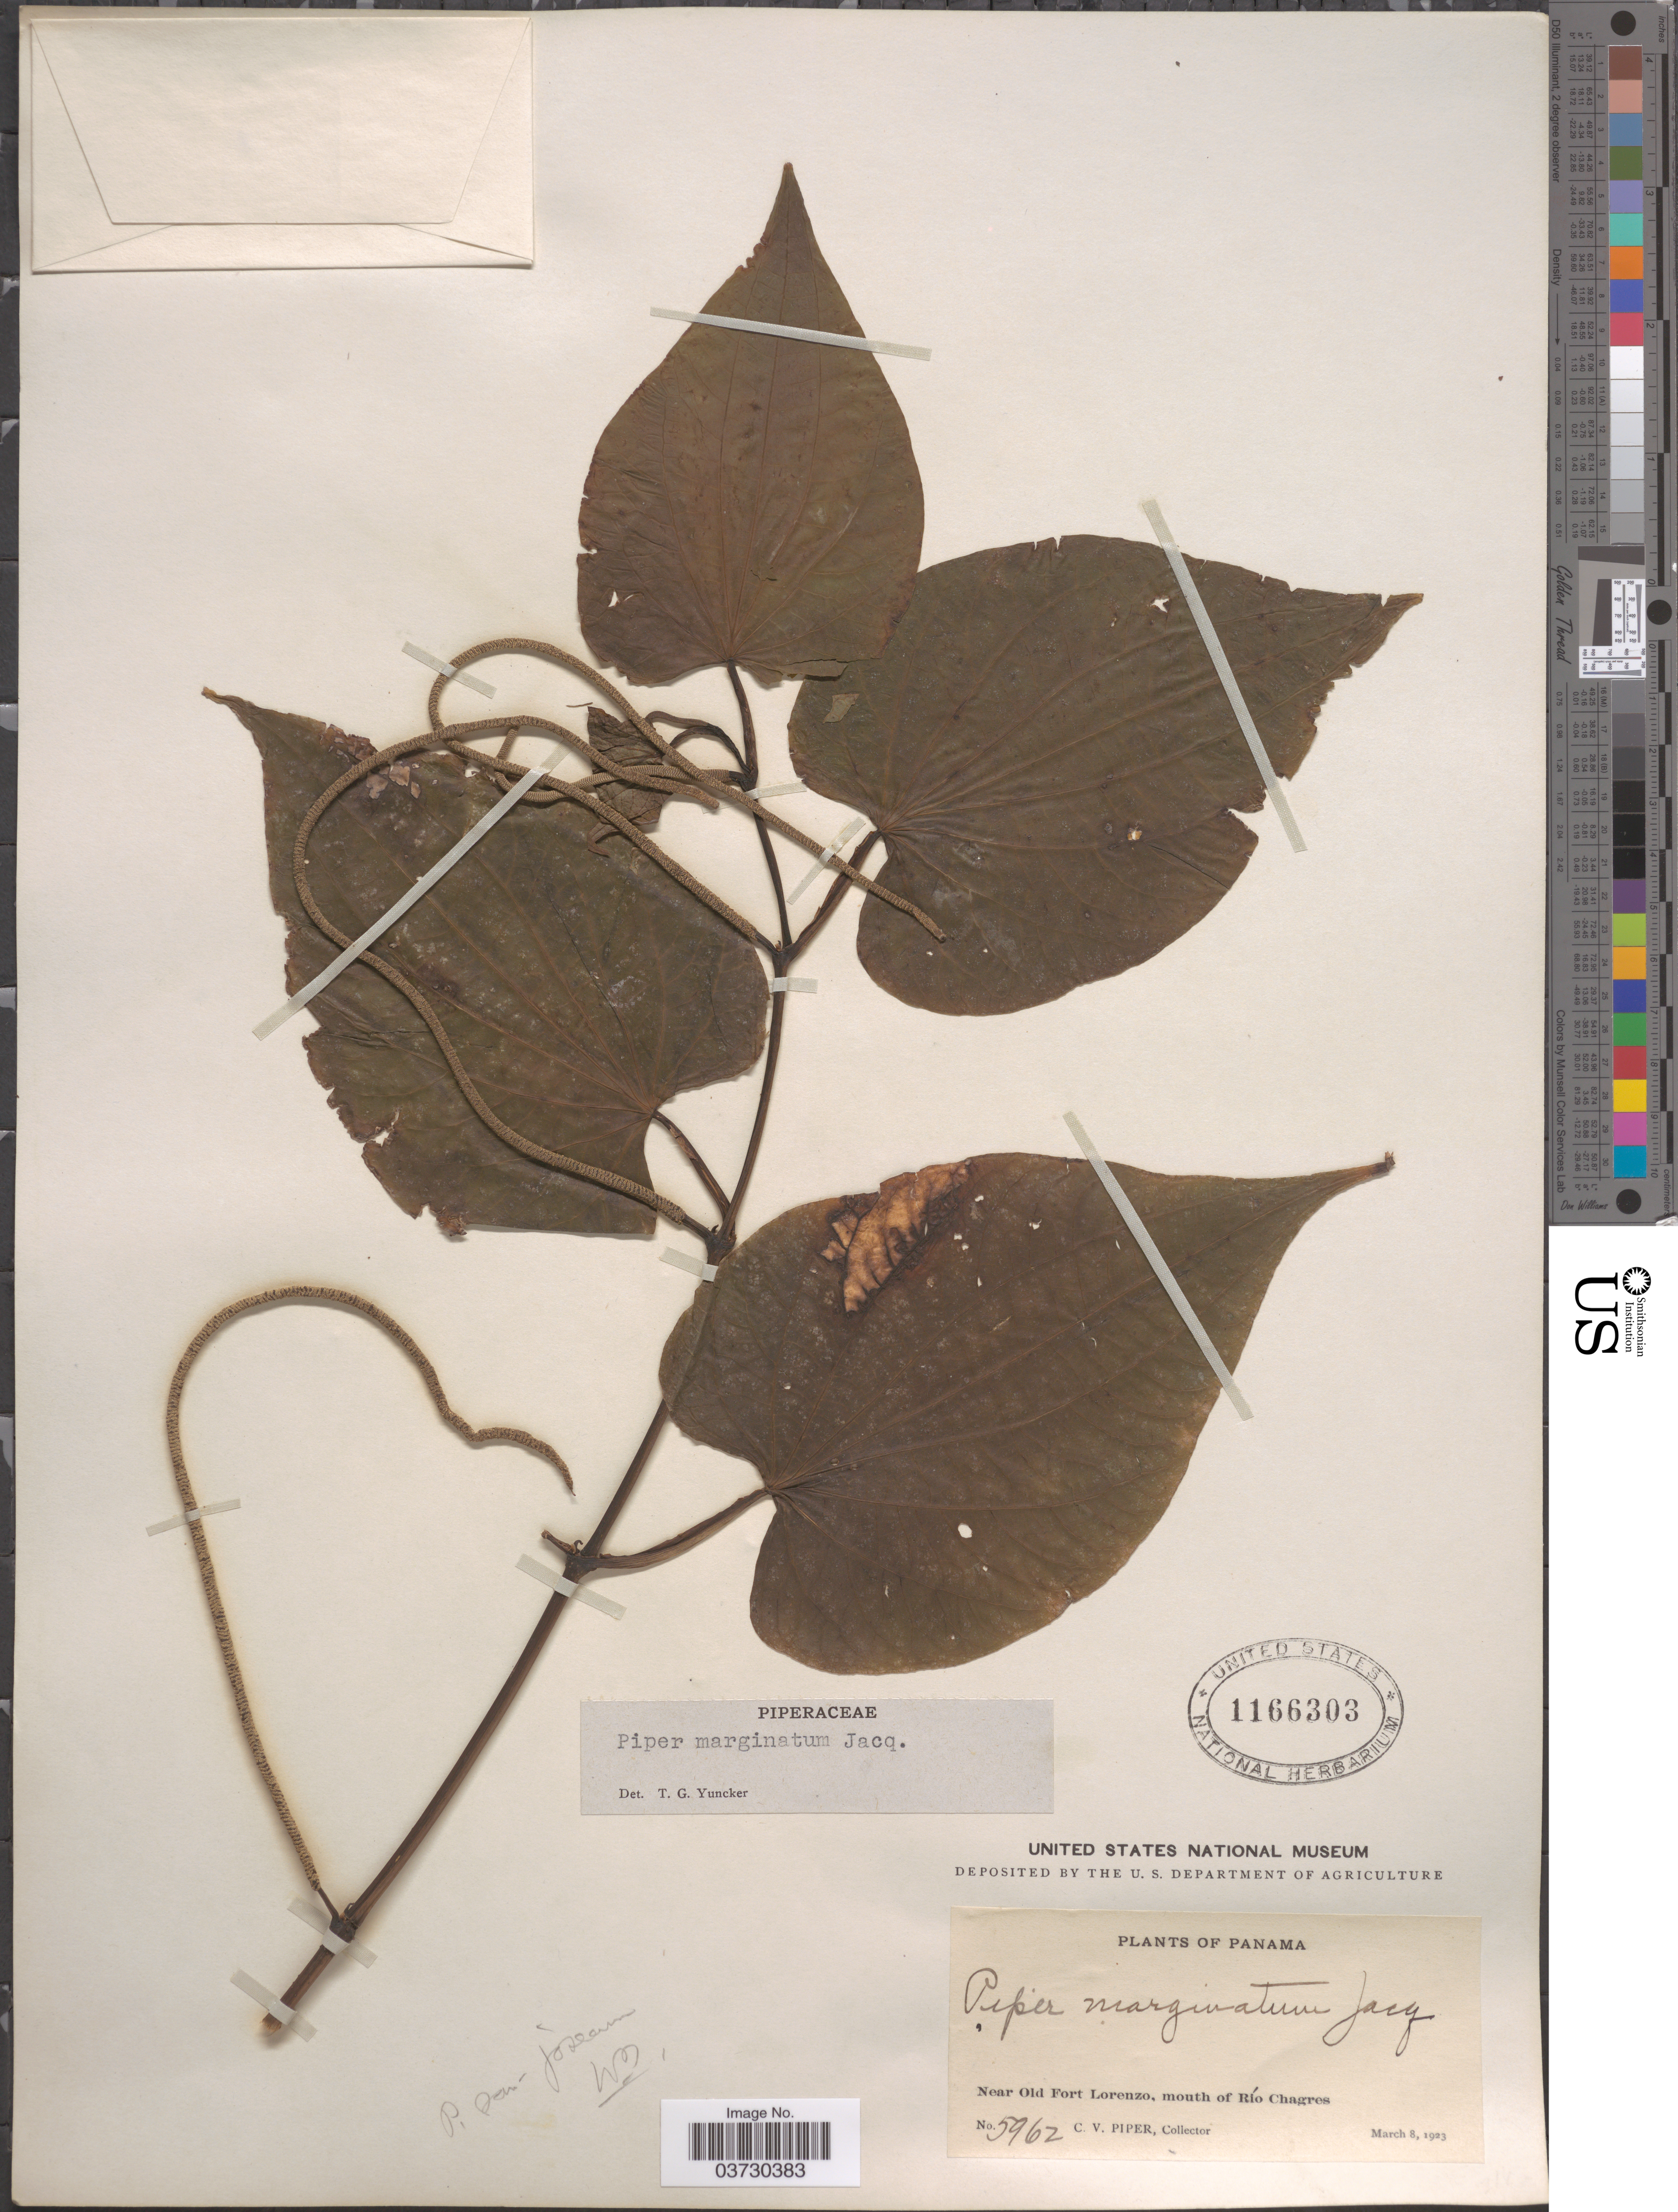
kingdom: Plantae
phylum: Tracheophyta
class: Magnoliopsida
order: Piperales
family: Piperaceae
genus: Piper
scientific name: Piper marginatum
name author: Jacq.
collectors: C. V. Piper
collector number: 5962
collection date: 1923-03-08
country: Panama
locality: Near Old Fort Lorenzo, mouth of Río Chagres.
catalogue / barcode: US 1166303